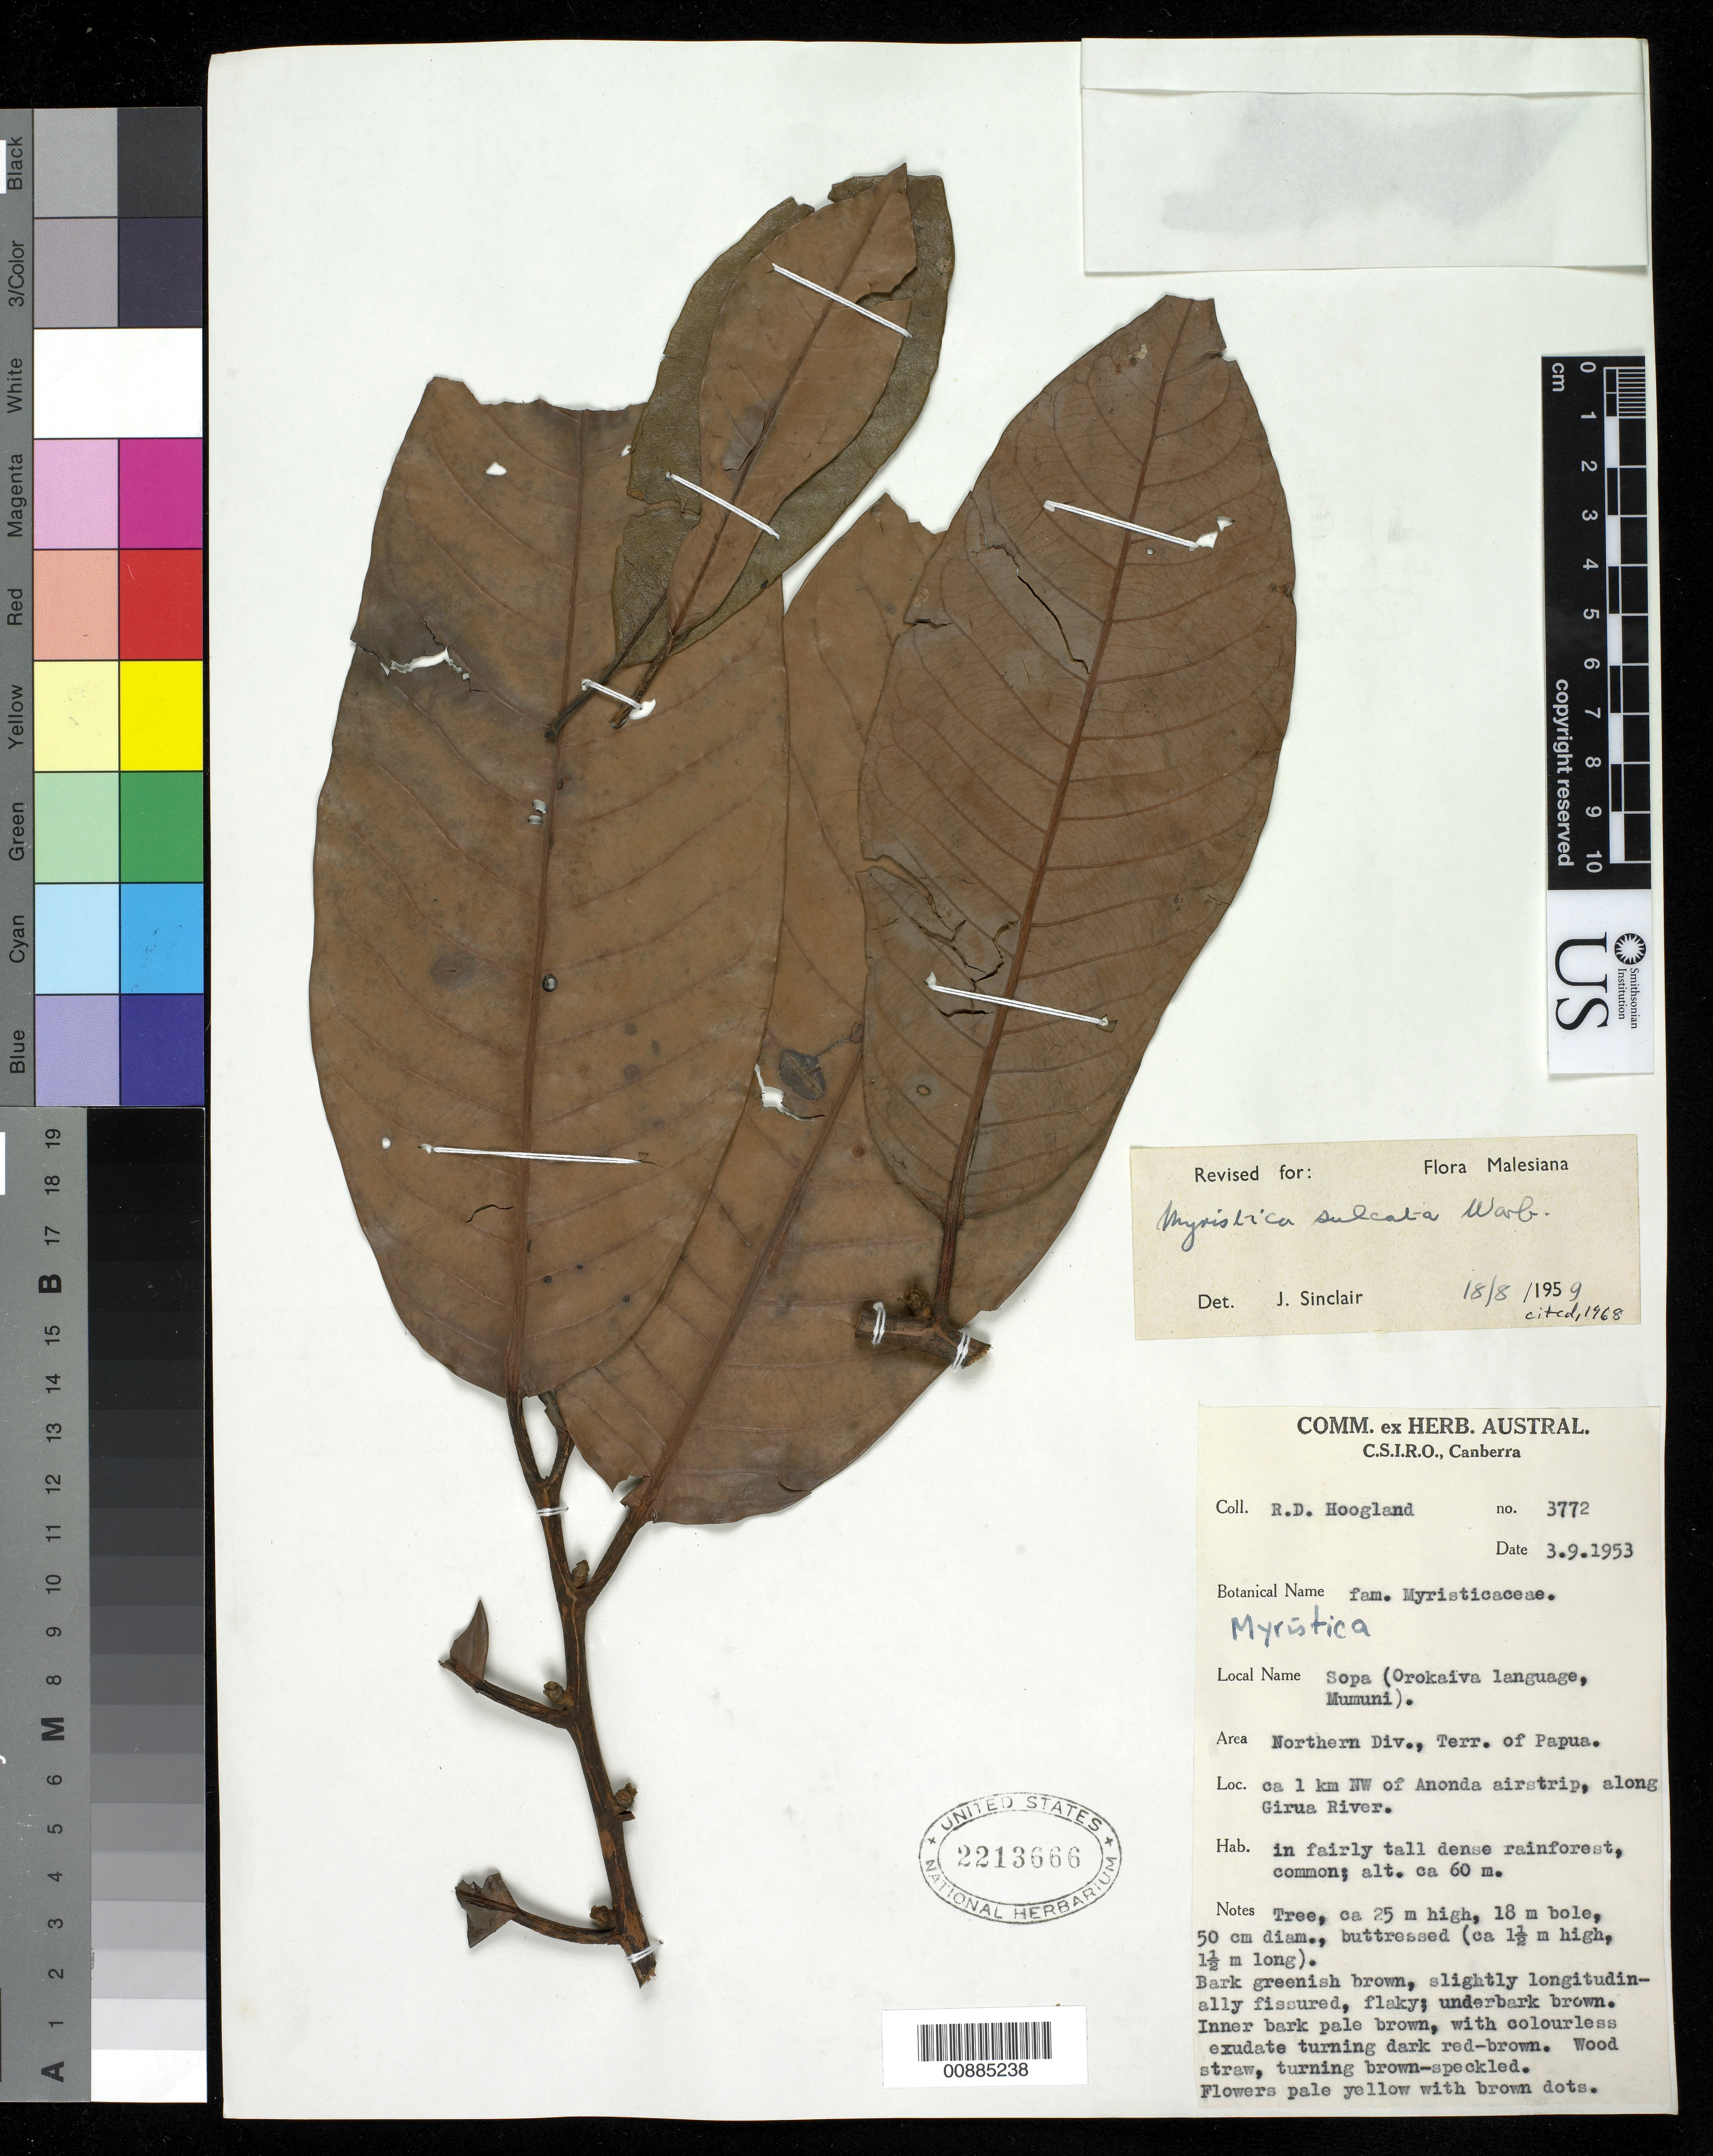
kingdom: Plantae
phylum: Tracheophyta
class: Magnoliopsida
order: Magnoliales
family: Myristicaceae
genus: Myristica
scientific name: Myristica sulcata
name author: Warb.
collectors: R. D. Hoogland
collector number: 3772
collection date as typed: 03 Sep 1953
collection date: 1953-09-03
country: Papua New Guinea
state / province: Northern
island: New Guinea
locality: on 1 km NW of Anonda airstrip, along Girua River.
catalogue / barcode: US 2213666